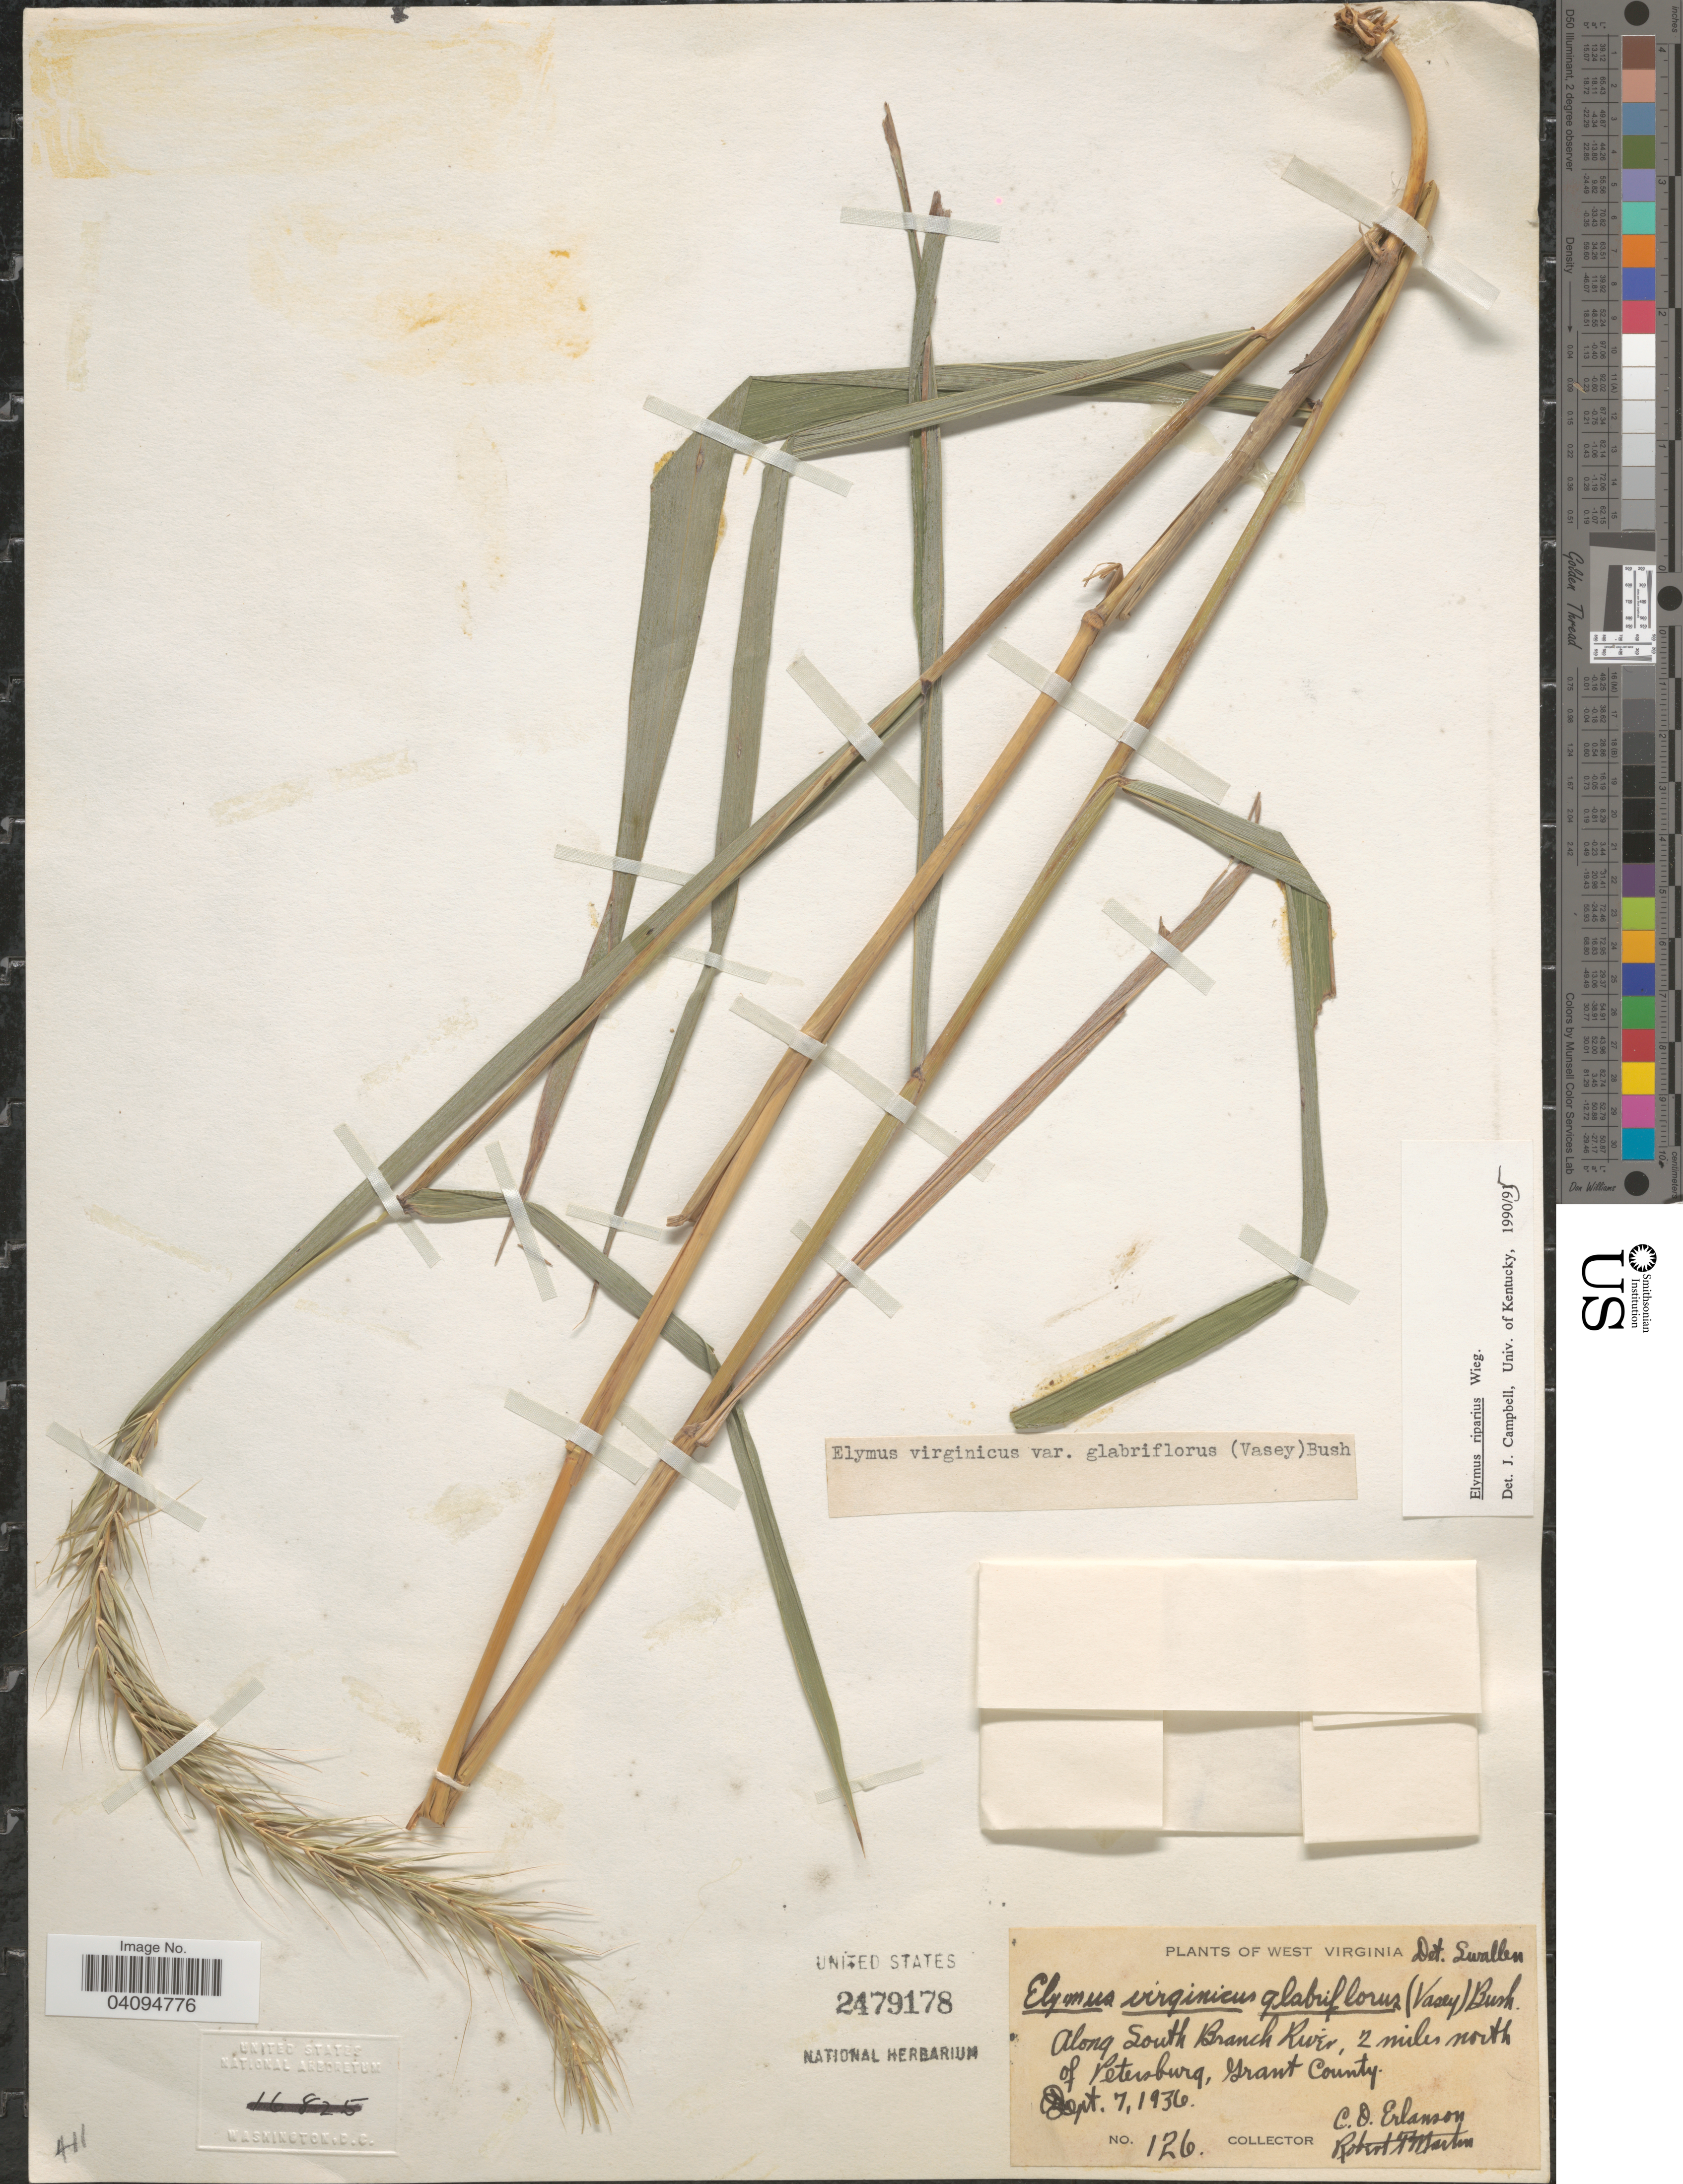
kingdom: Plantae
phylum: Tracheophyta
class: Liliopsida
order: Poales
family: Poaceae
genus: Elymus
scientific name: Elymus riparius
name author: Wiegand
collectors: C. O. Erlanson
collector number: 126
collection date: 1936-09-07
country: United States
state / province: West Virginia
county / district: Grant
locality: Along South Branch River, 2 miles north of Petersburg, Grant County.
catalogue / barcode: US 2479178